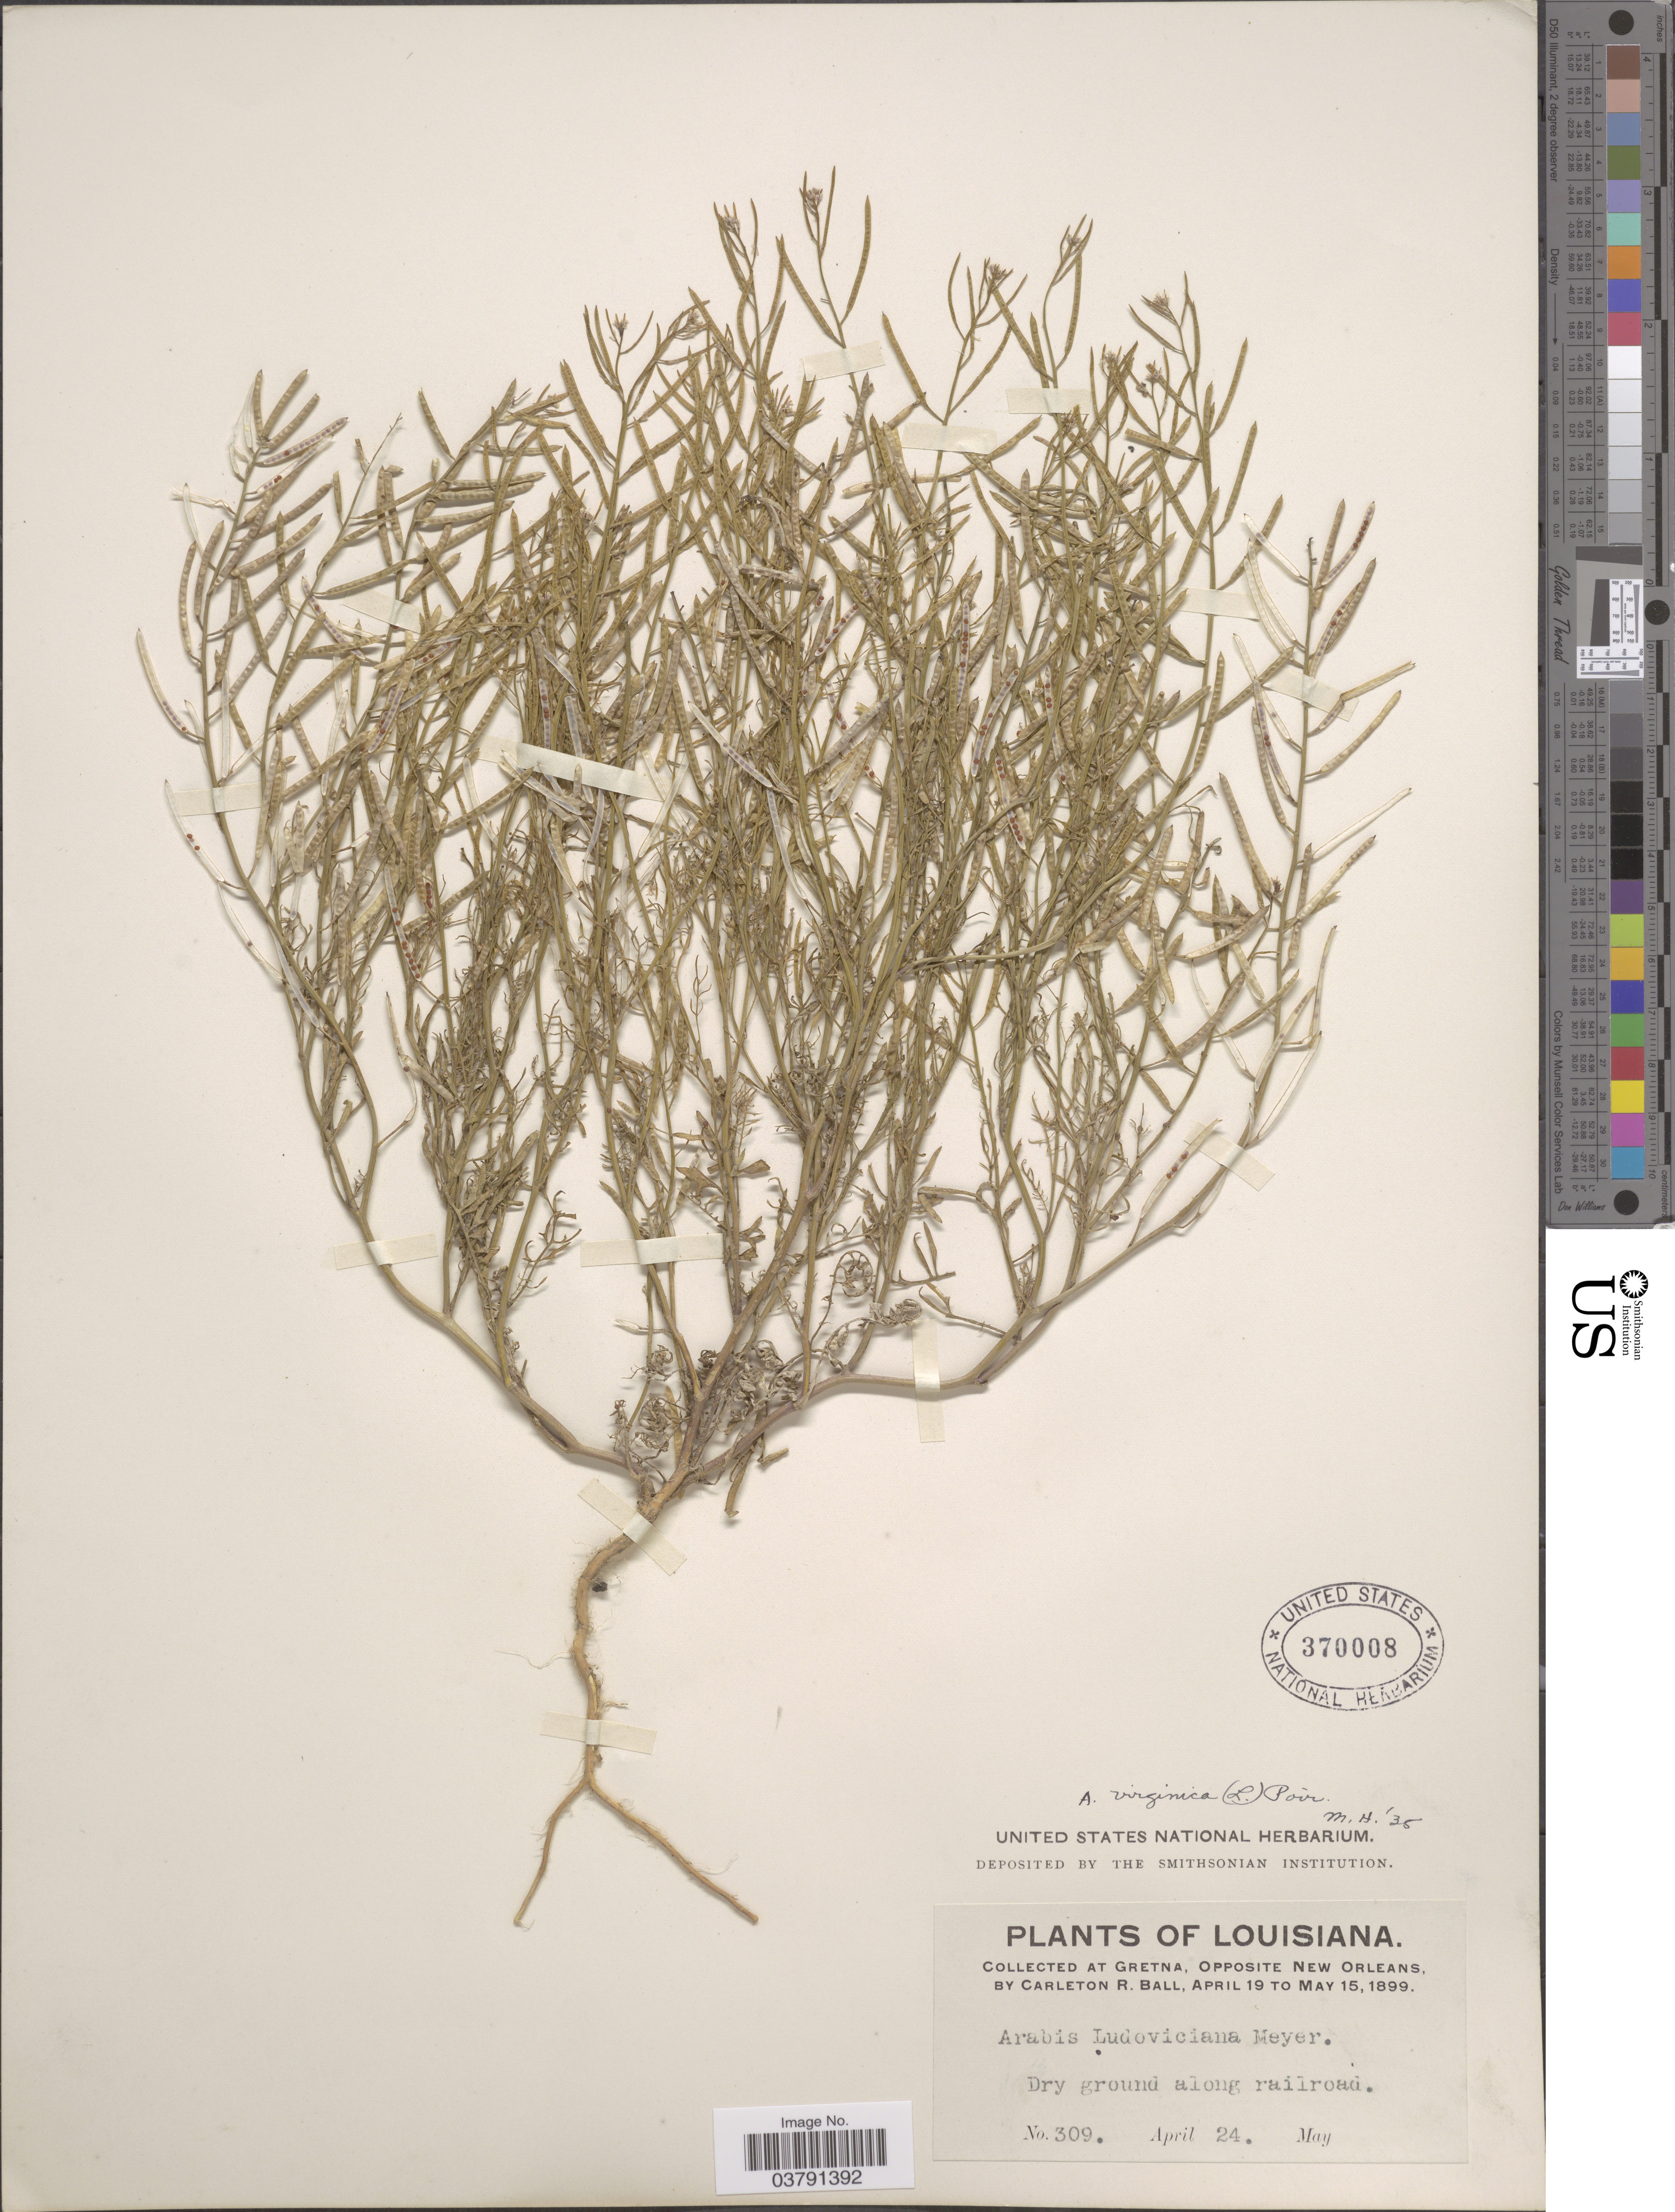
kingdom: Plantae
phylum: Tracheophyta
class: Magnoliopsida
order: Brassicales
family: Brassicaceae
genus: Planodes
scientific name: Planodes virginicum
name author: (L.) Greene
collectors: C. R. Ball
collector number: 309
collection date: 1899-04-24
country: United States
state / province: Louisiana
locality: Gretna, Opposite New Orleans, Dry ground along railroad.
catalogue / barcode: US 370008